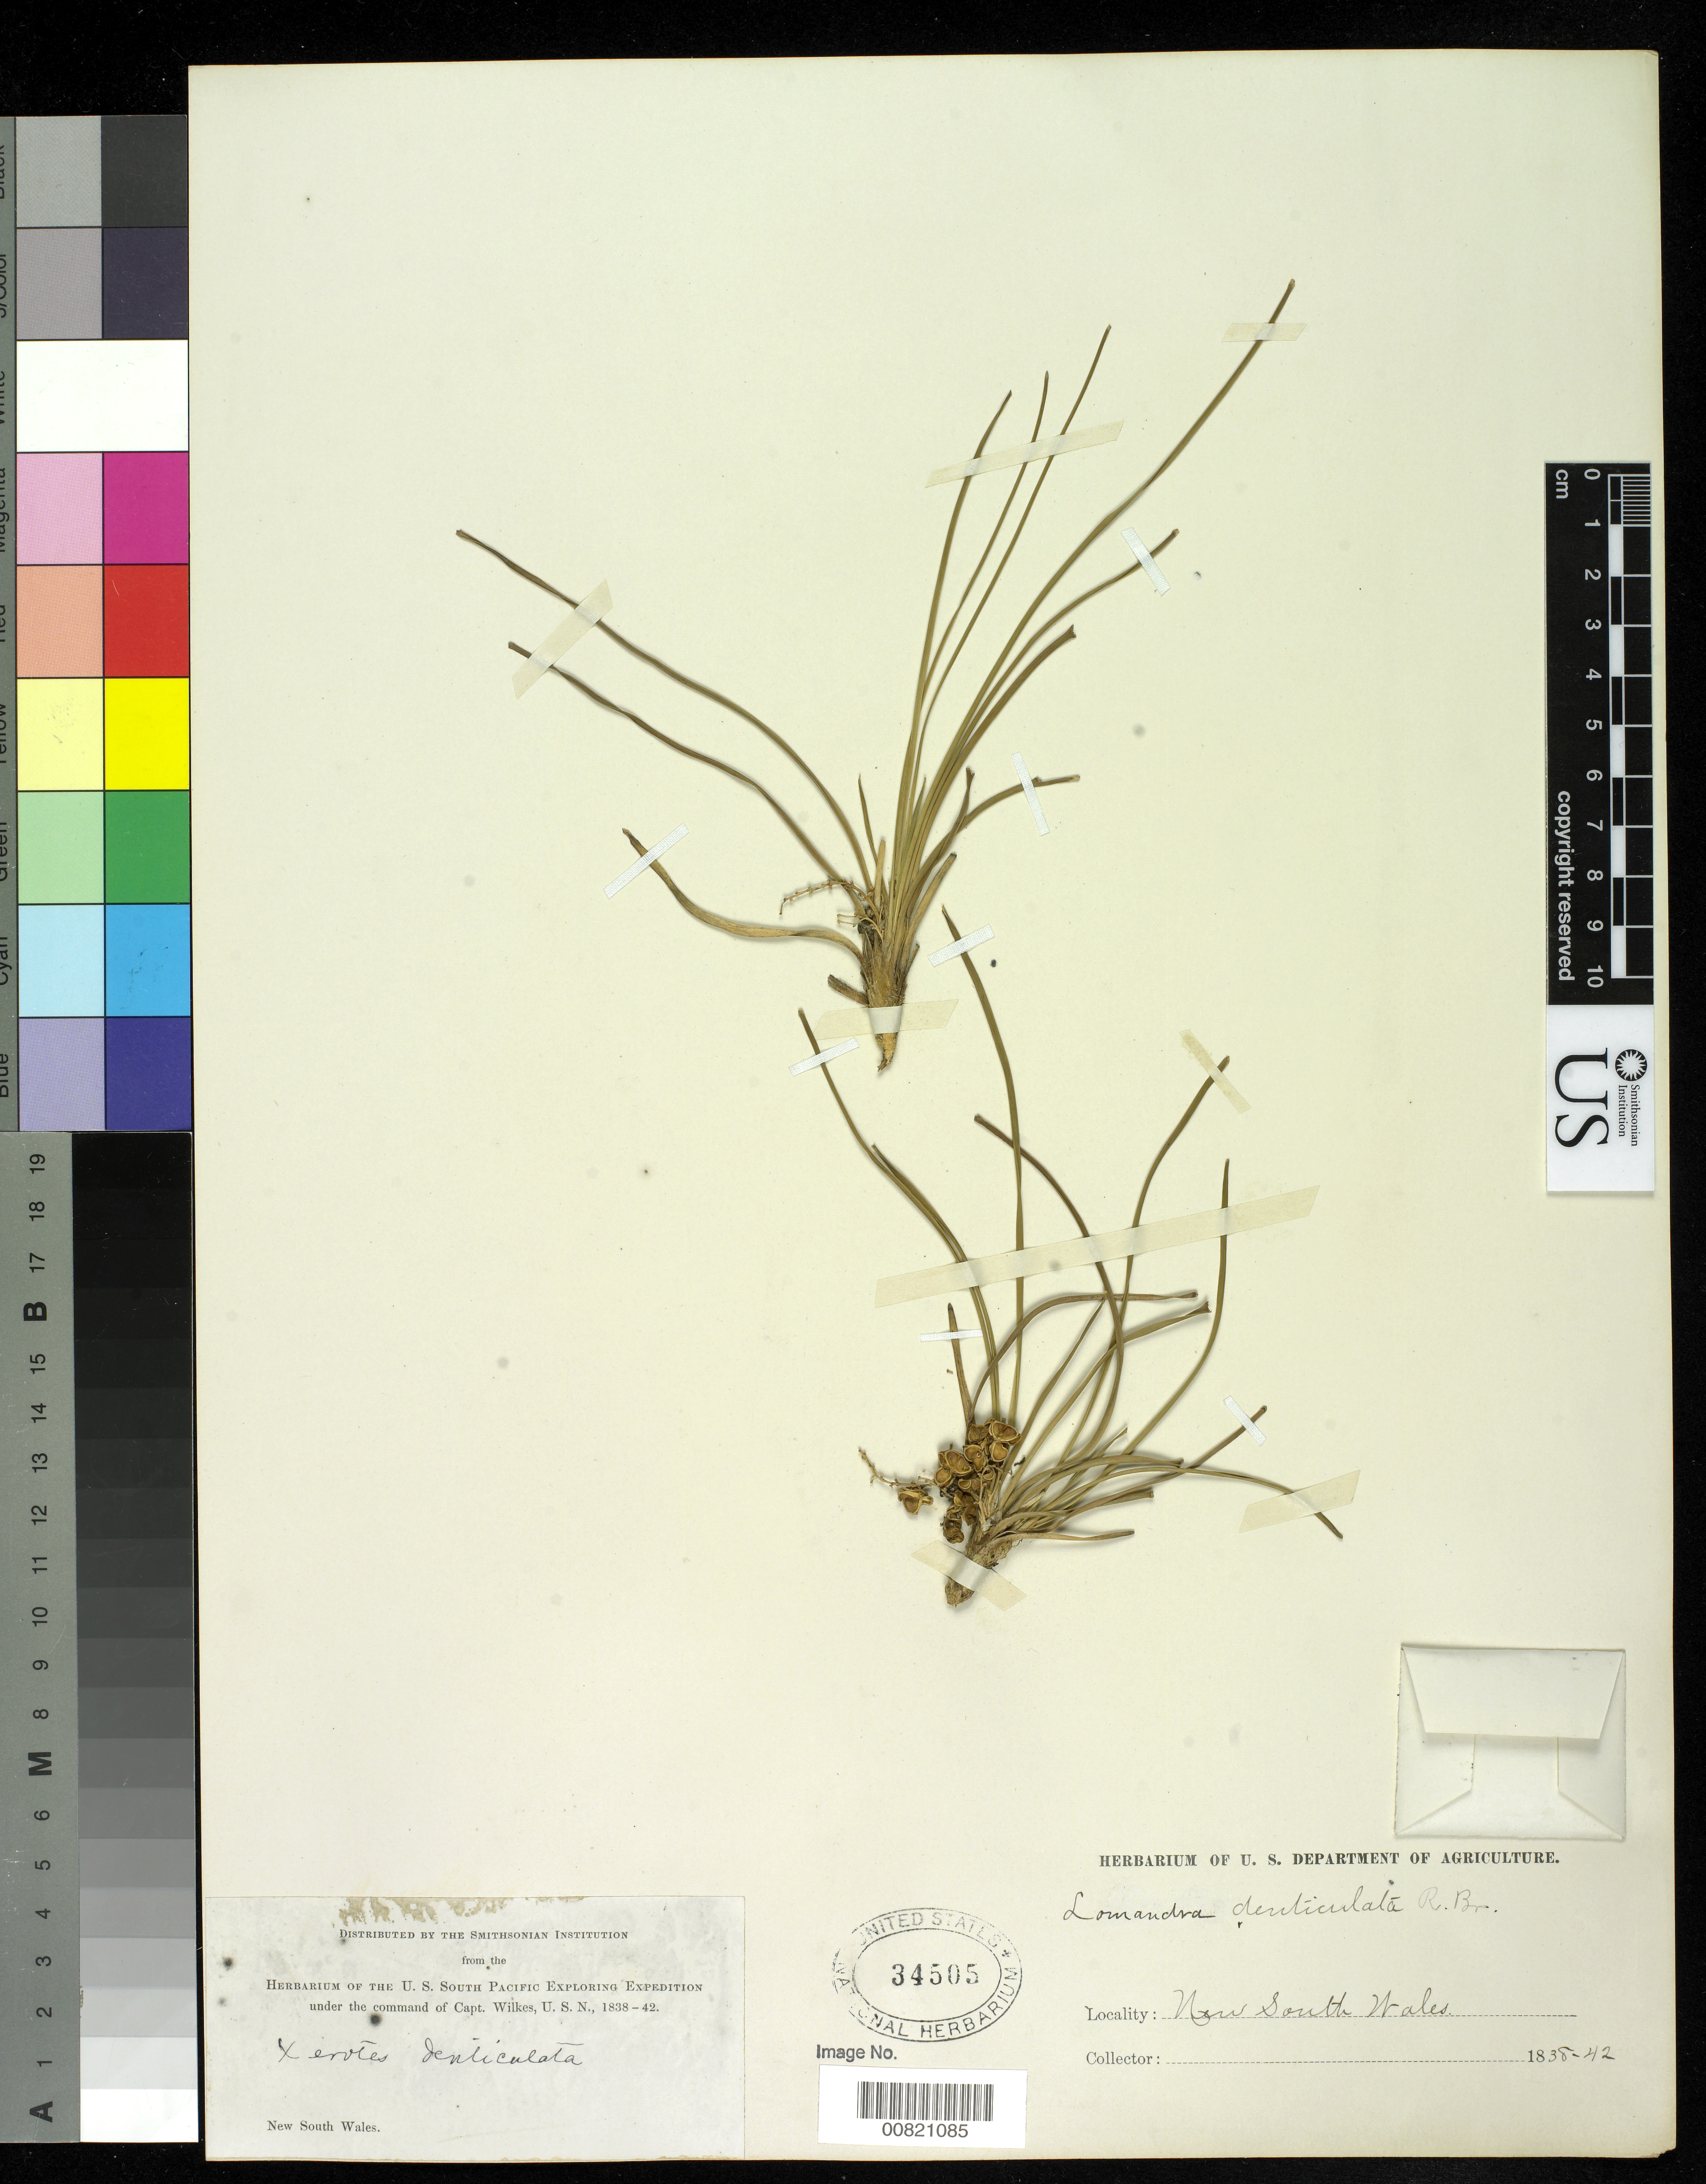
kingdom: Plantae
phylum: Tracheophyta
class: Liliopsida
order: Asparagales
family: Asparagaceae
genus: Lomandra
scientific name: Lomandra denticulata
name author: R. Br.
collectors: Wilkes Explor. Exped.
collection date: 1838/1842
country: Australia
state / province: New South Wales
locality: New South Wales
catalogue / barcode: US 34505